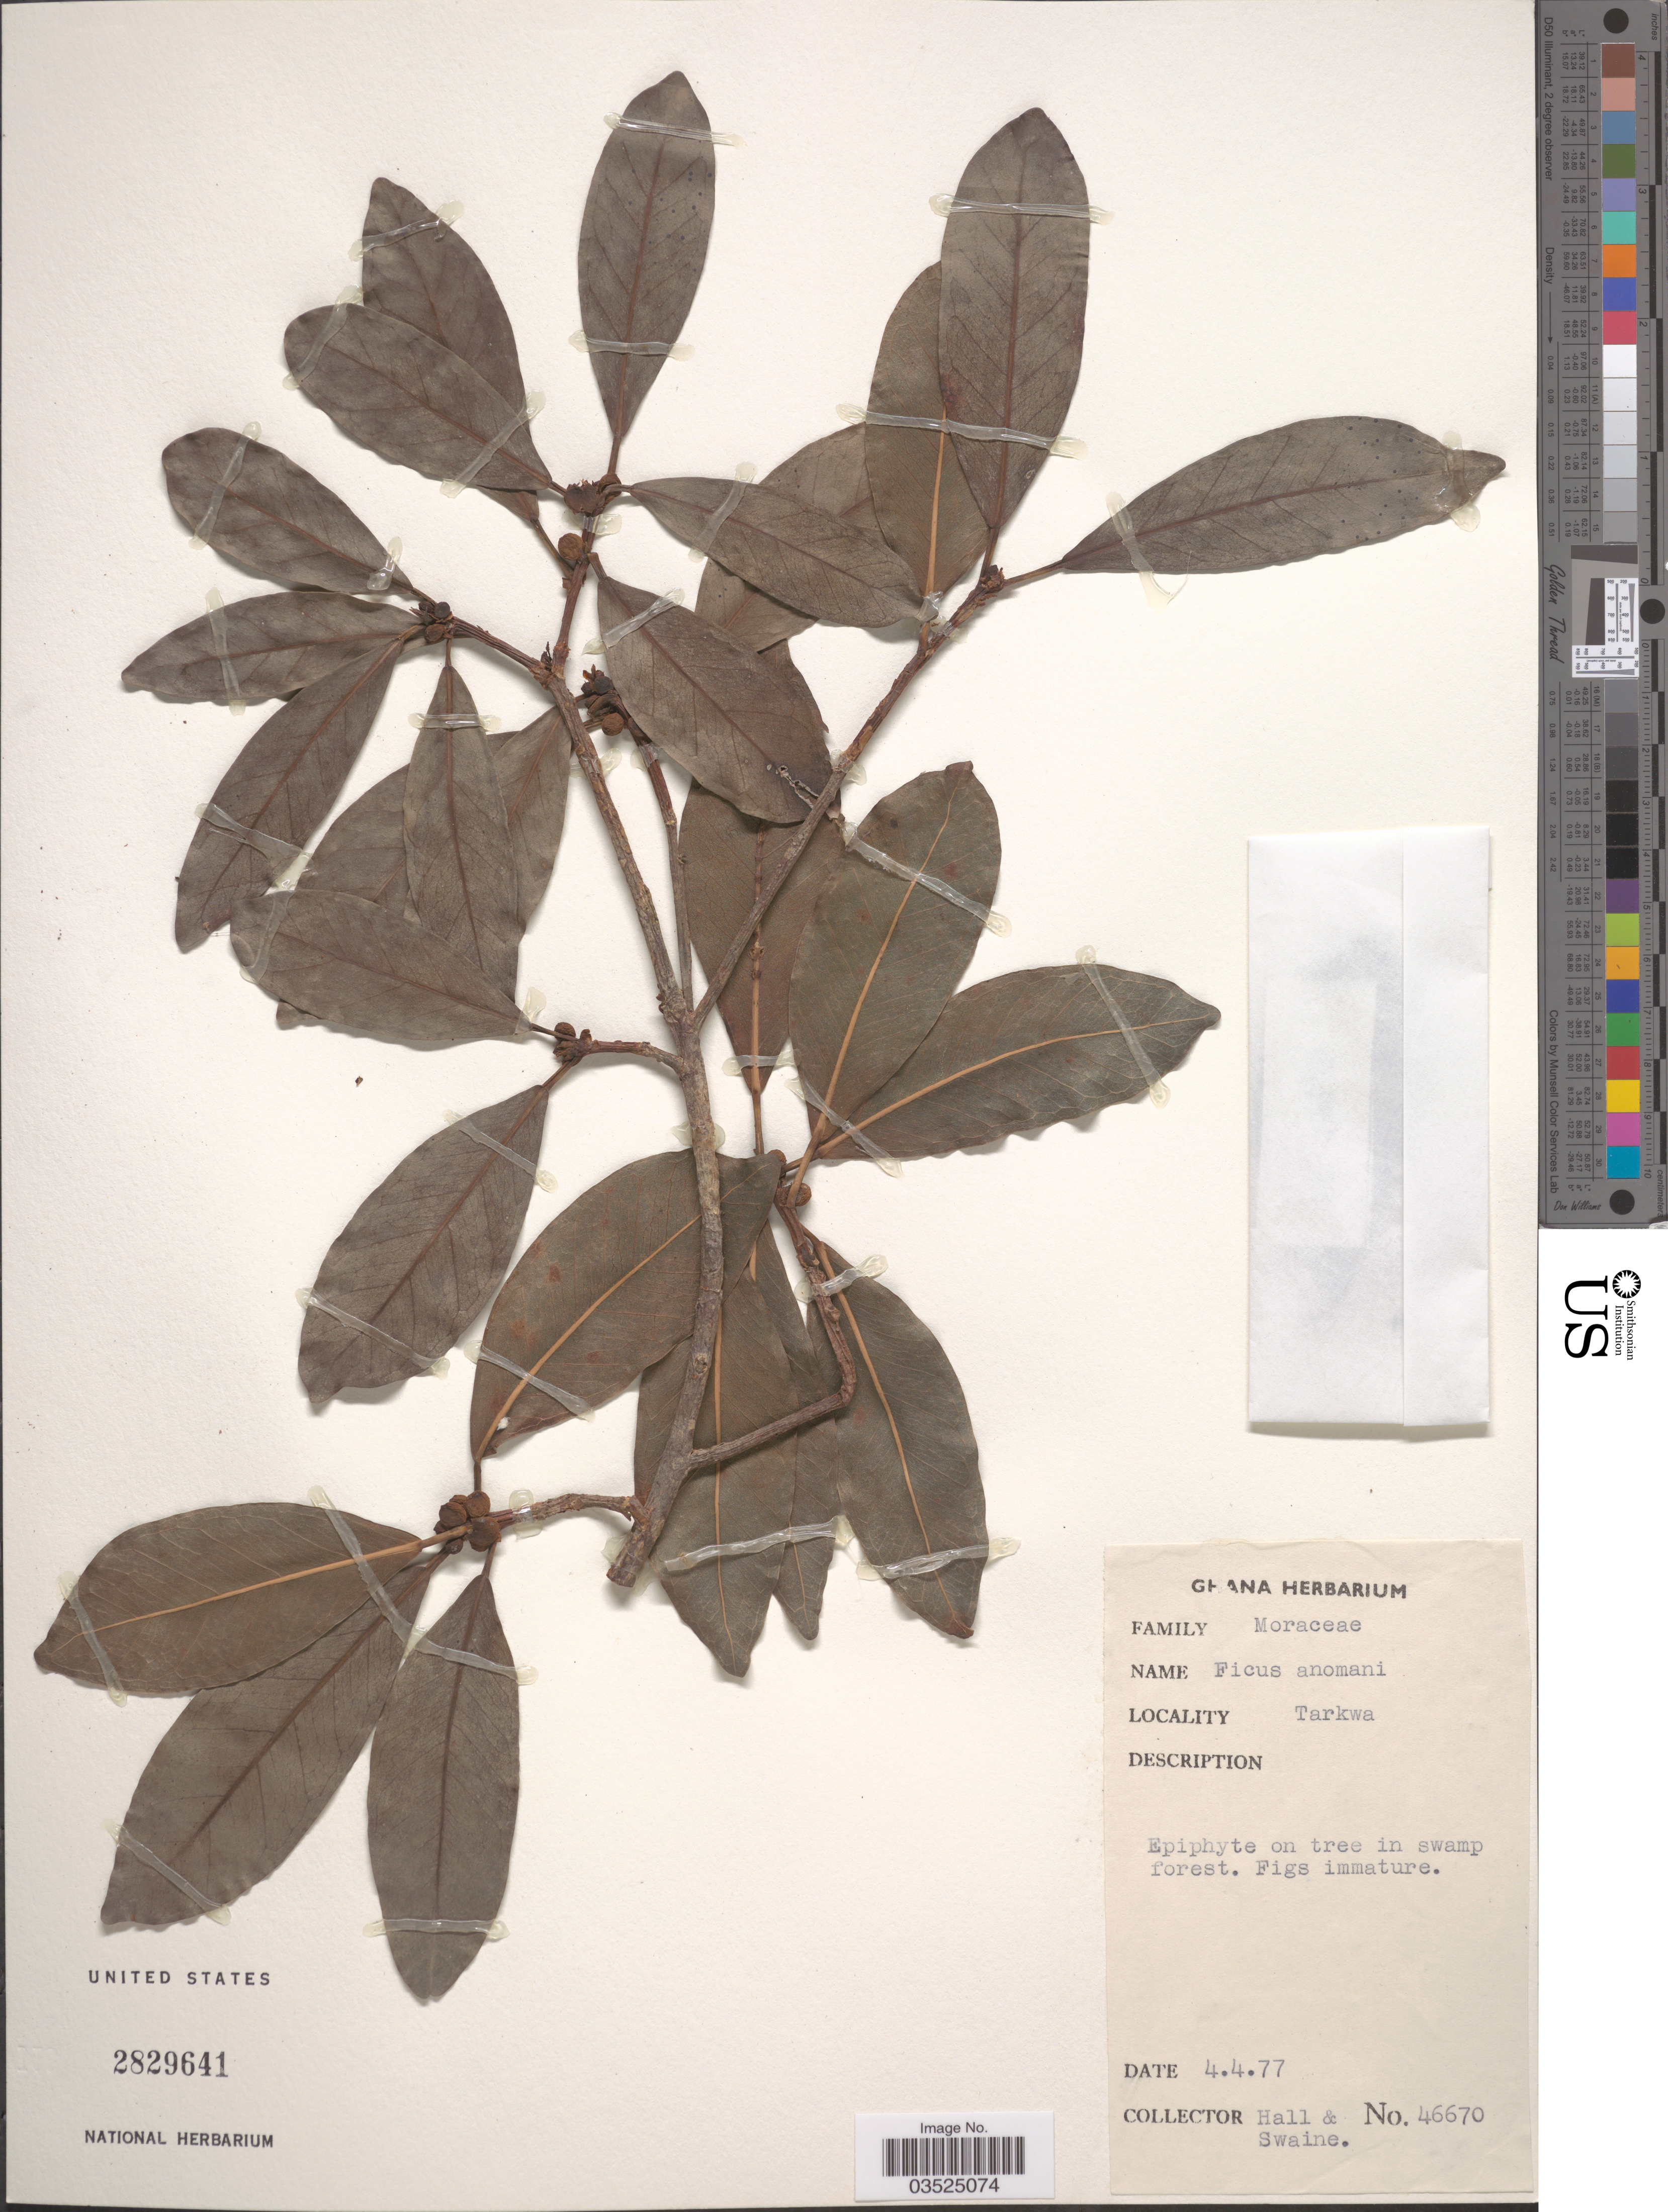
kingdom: Plantae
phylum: Tracheophyta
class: Magnoliopsida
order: Rosales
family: Moraceae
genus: Ficus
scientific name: Ficus anomani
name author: Hutch.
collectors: -- Hall & M. Swaine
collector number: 46670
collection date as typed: Transcribed d/m/y: 4/4/77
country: Ghana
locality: Tarkwa.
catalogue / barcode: US 2829641